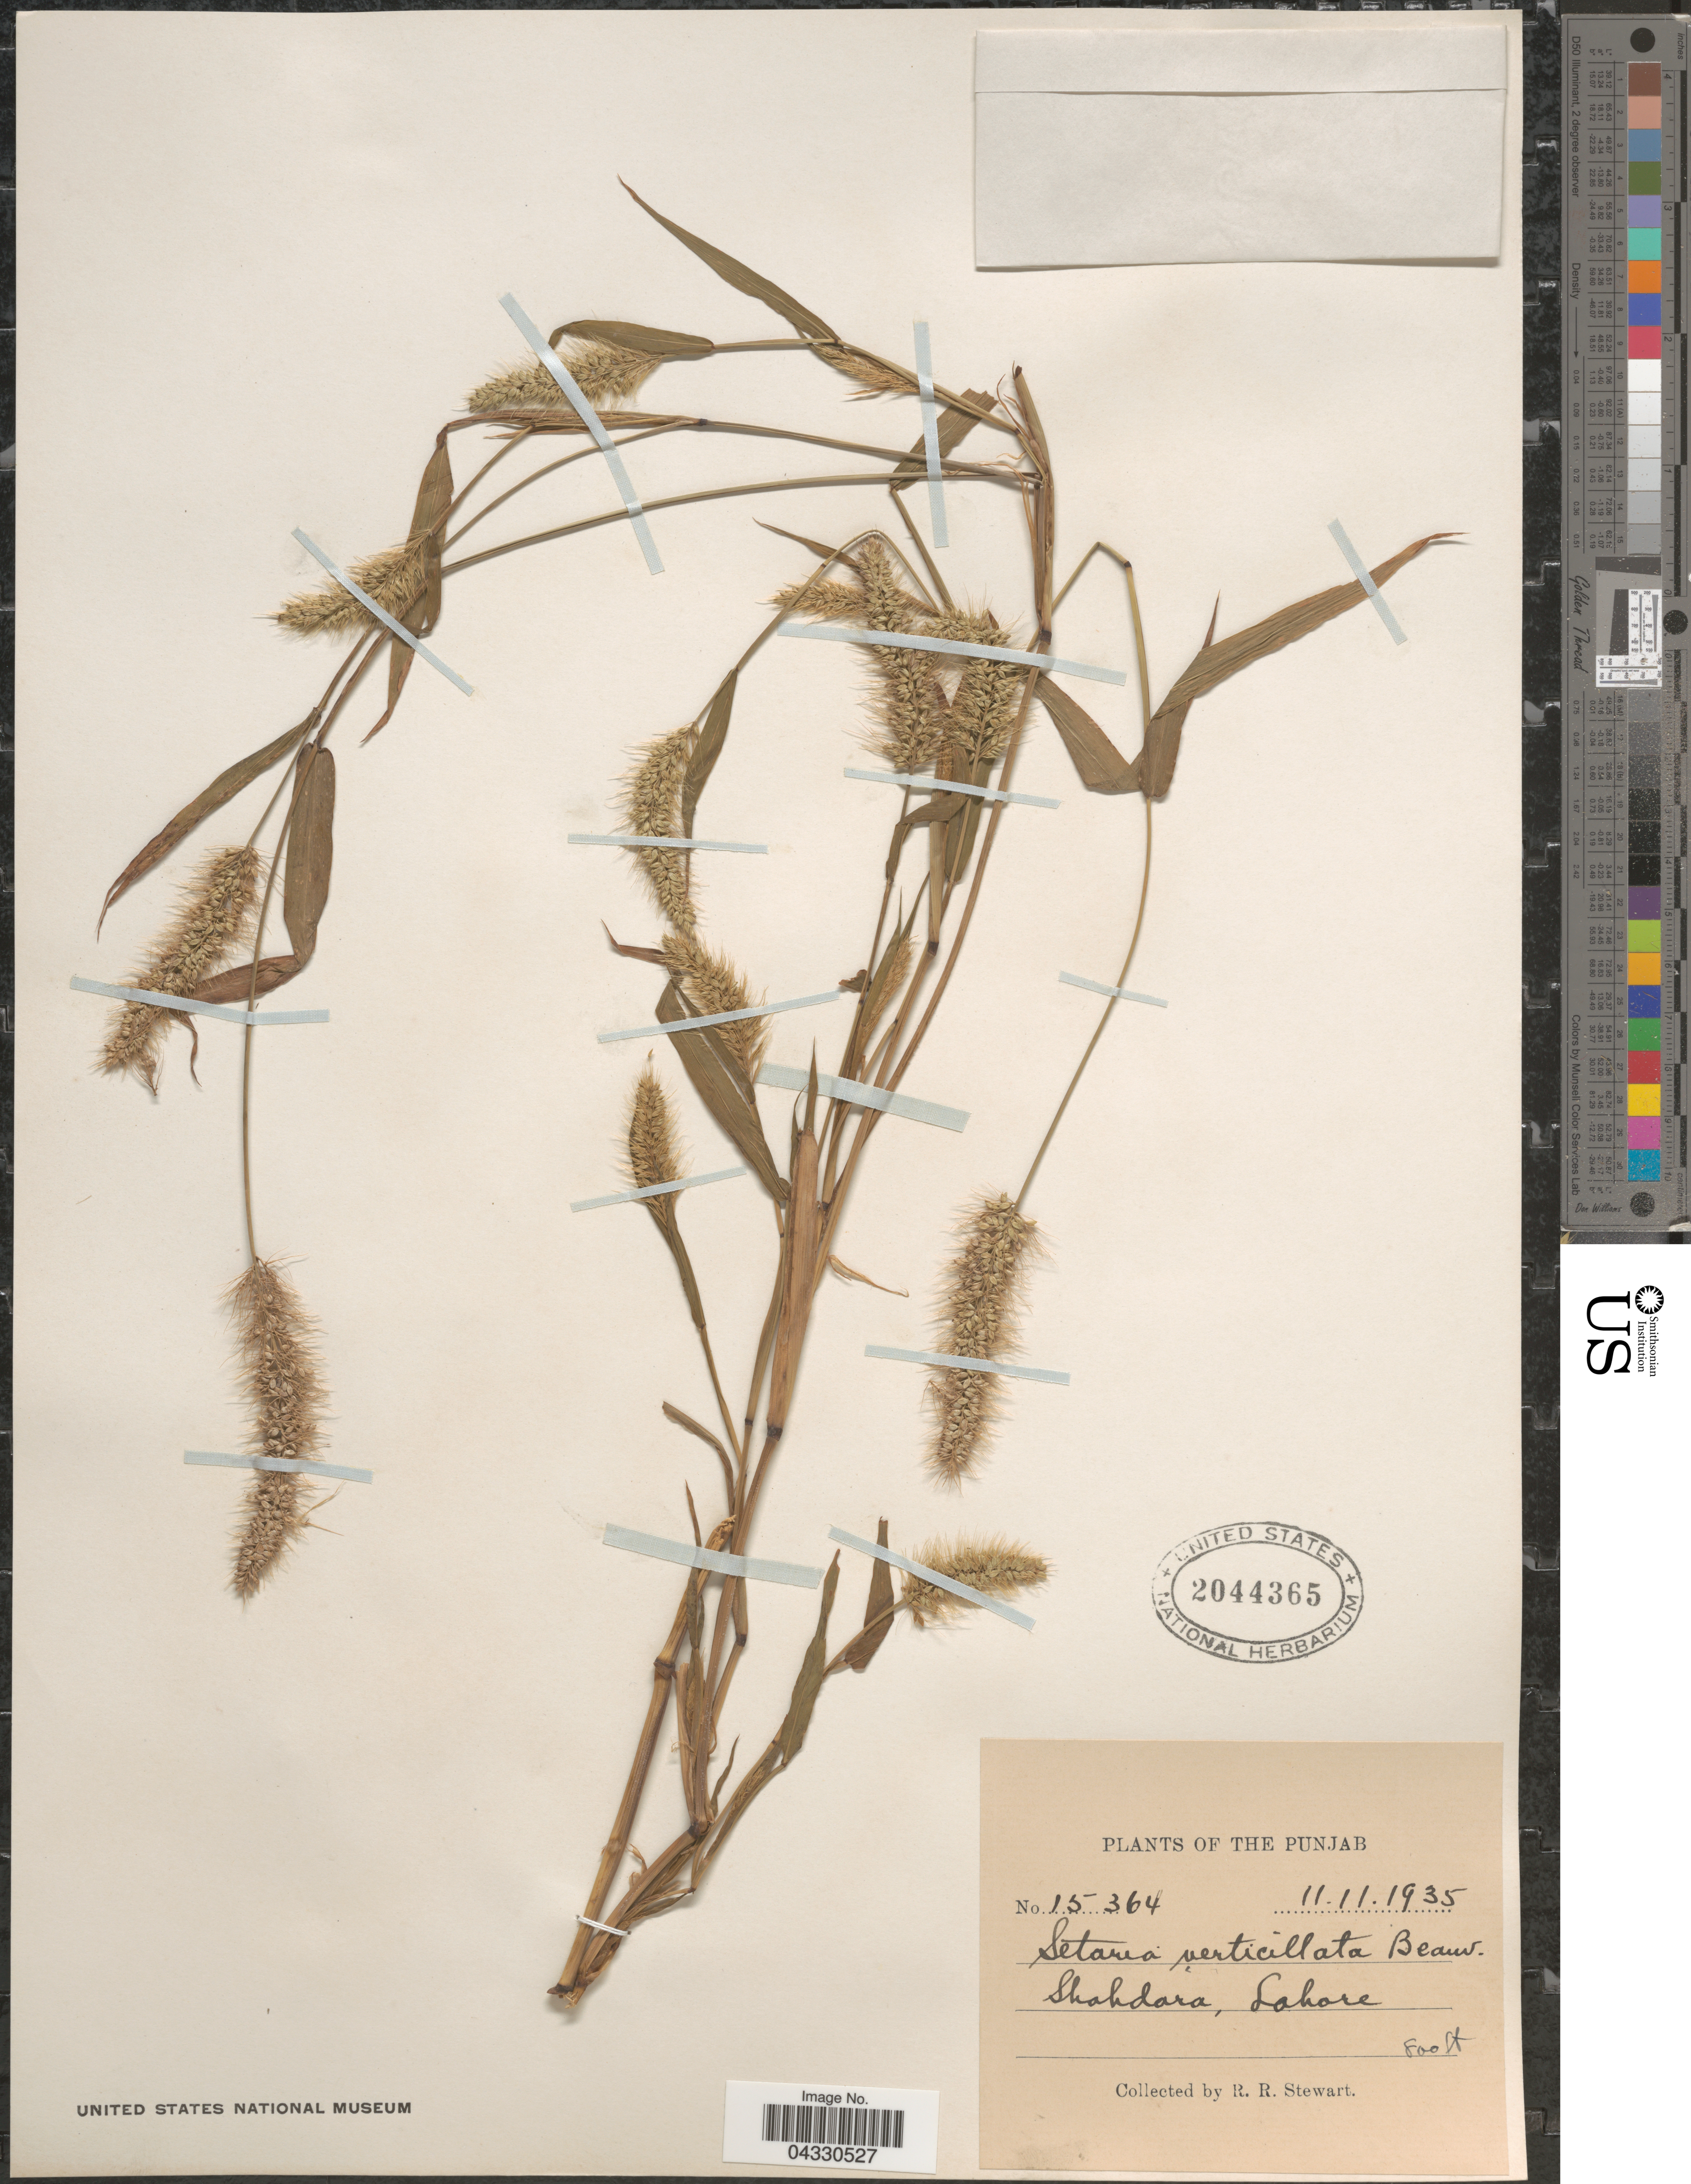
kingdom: Plantae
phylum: Tracheophyta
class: Liliopsida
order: Poales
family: Poaceae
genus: Setaria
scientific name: Setaria verticillata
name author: (L.) P. Beauv.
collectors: R. Stewart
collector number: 15364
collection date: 1935-11-11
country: Pakistan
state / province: Punjab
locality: Shahdara, Lahore.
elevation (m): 244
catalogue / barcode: US 2044365